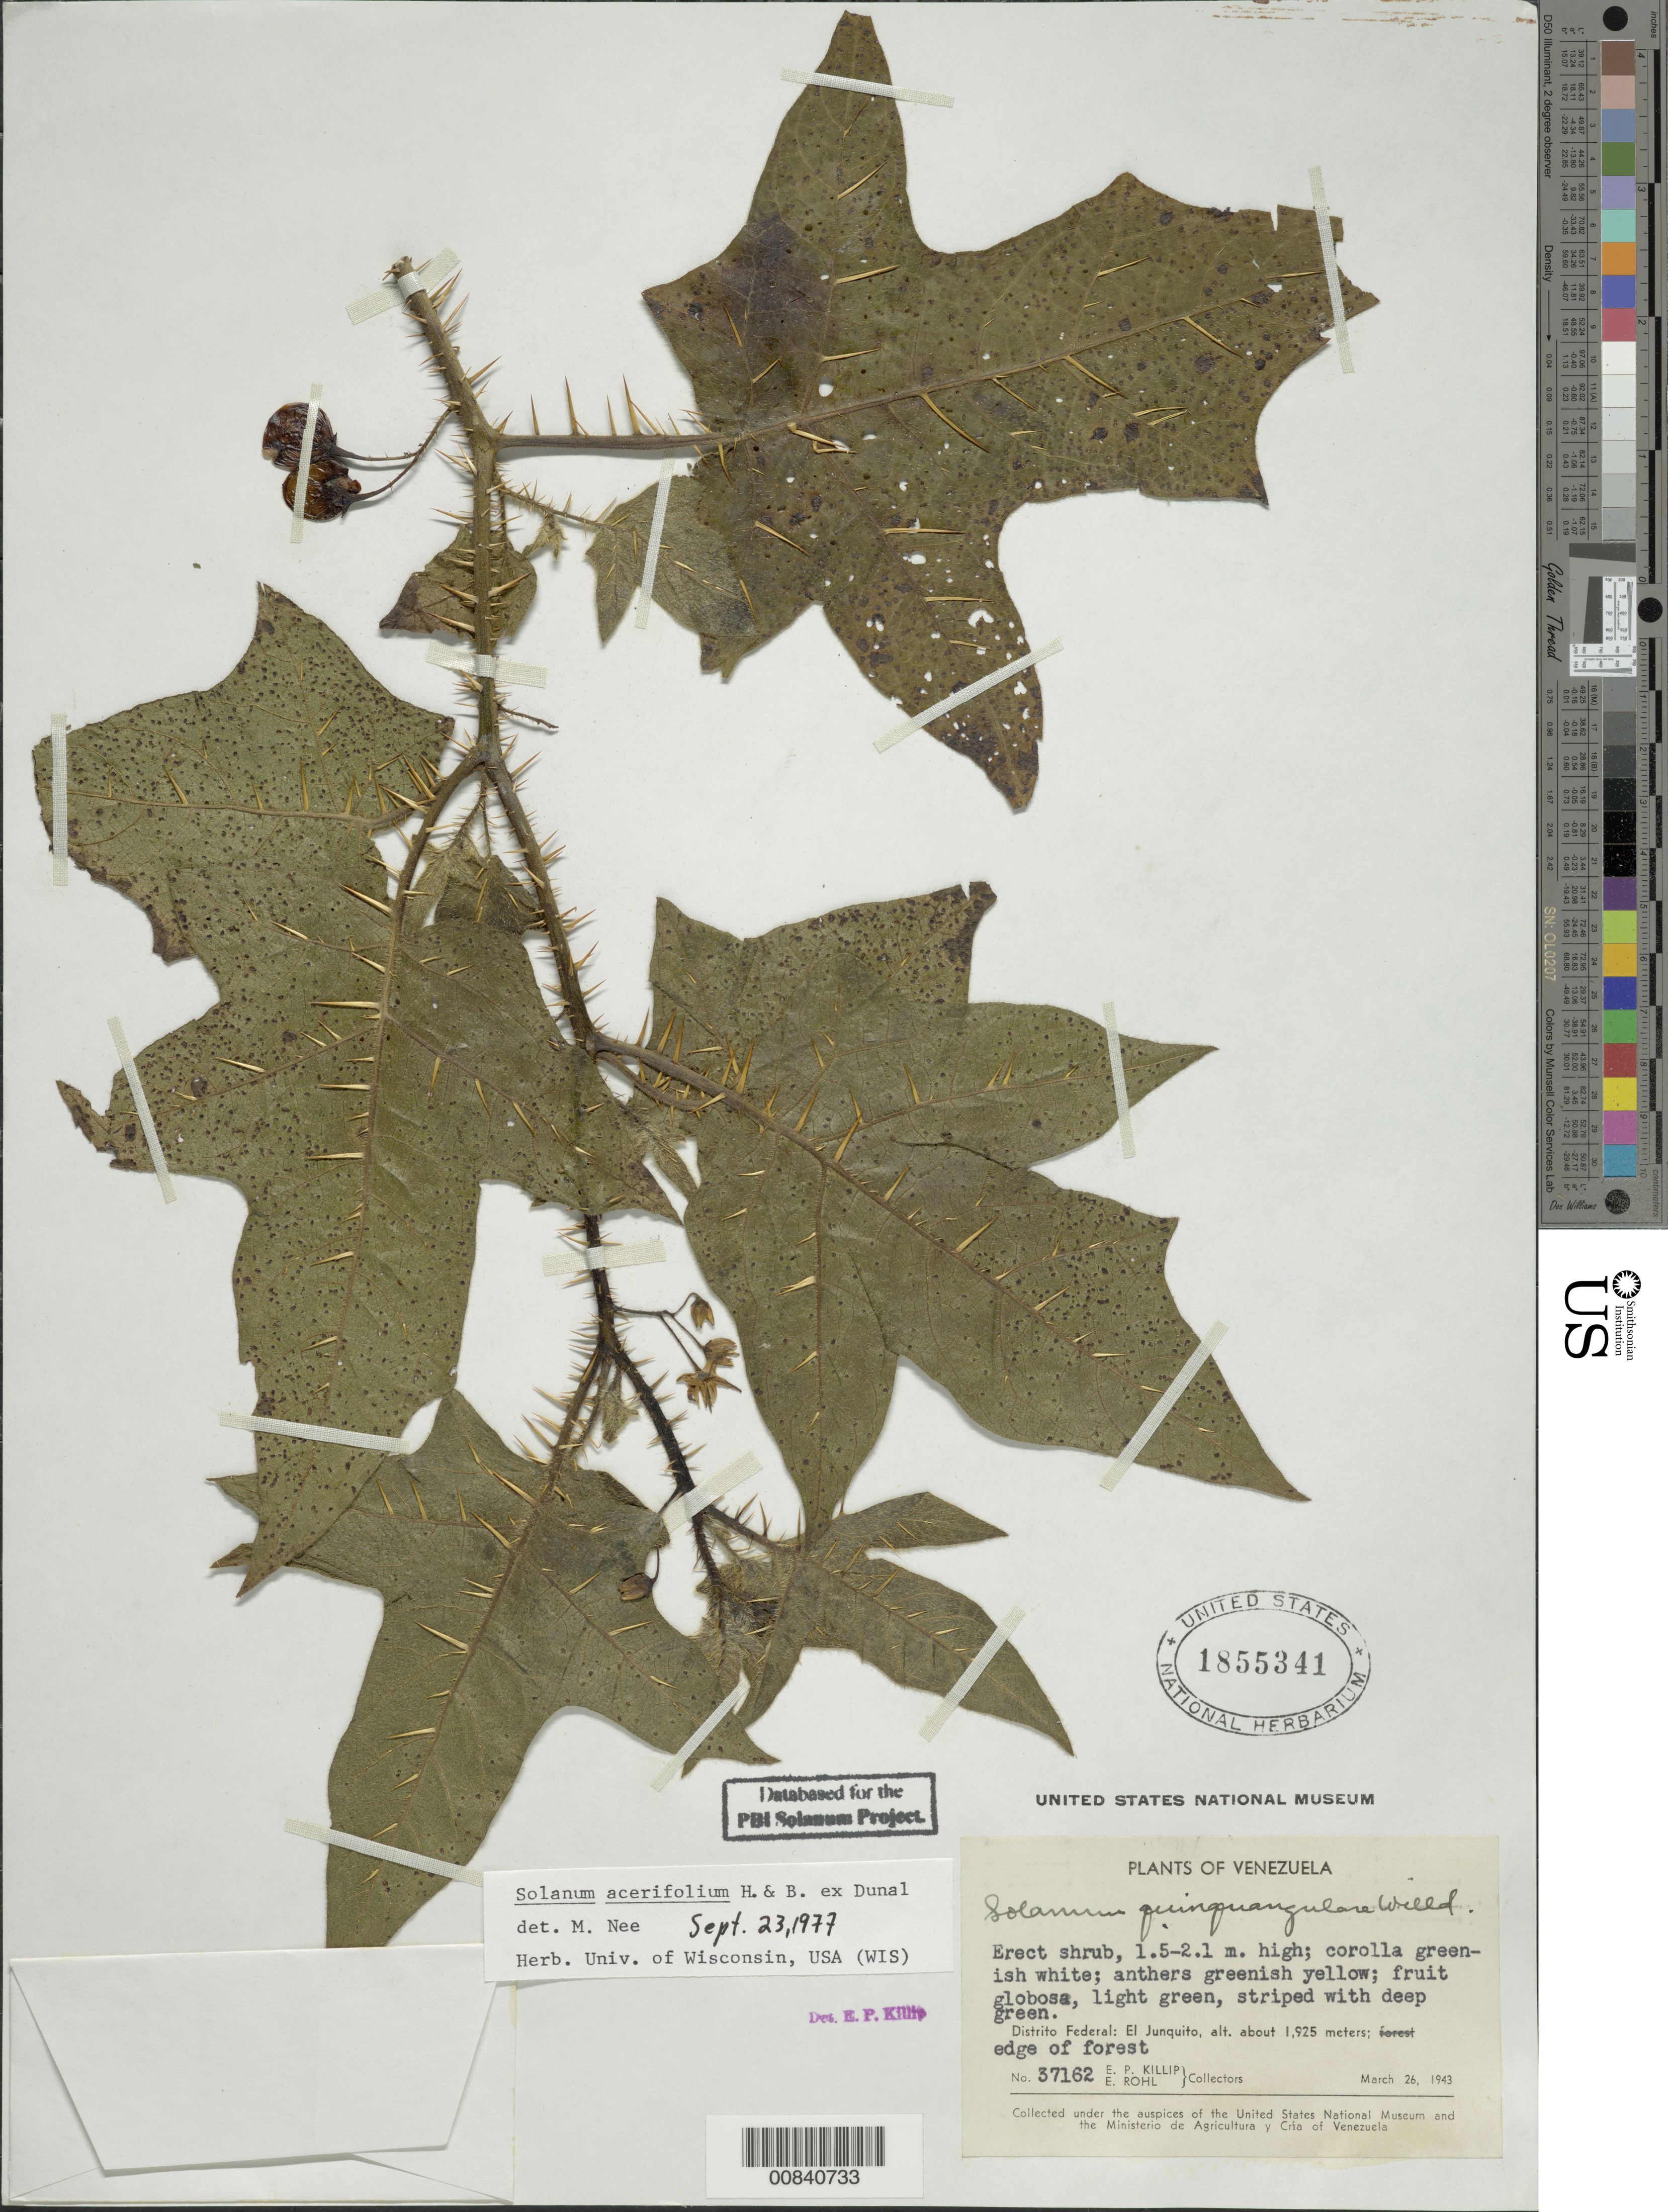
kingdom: Plantae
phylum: Tracheophyta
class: Magnoliopsida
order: Solanales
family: Solanaceae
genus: Solanum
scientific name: Solanum acerifolium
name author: Humb. & Bonpl. ex Dunal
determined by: Nee, Michael H.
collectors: E. P. Killip & E. Röhl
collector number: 37162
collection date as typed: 26 Mar 1943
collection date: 1943-03-26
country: Venezuela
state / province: Distrito Federal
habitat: Edge of forest.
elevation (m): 1925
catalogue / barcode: US 1855341